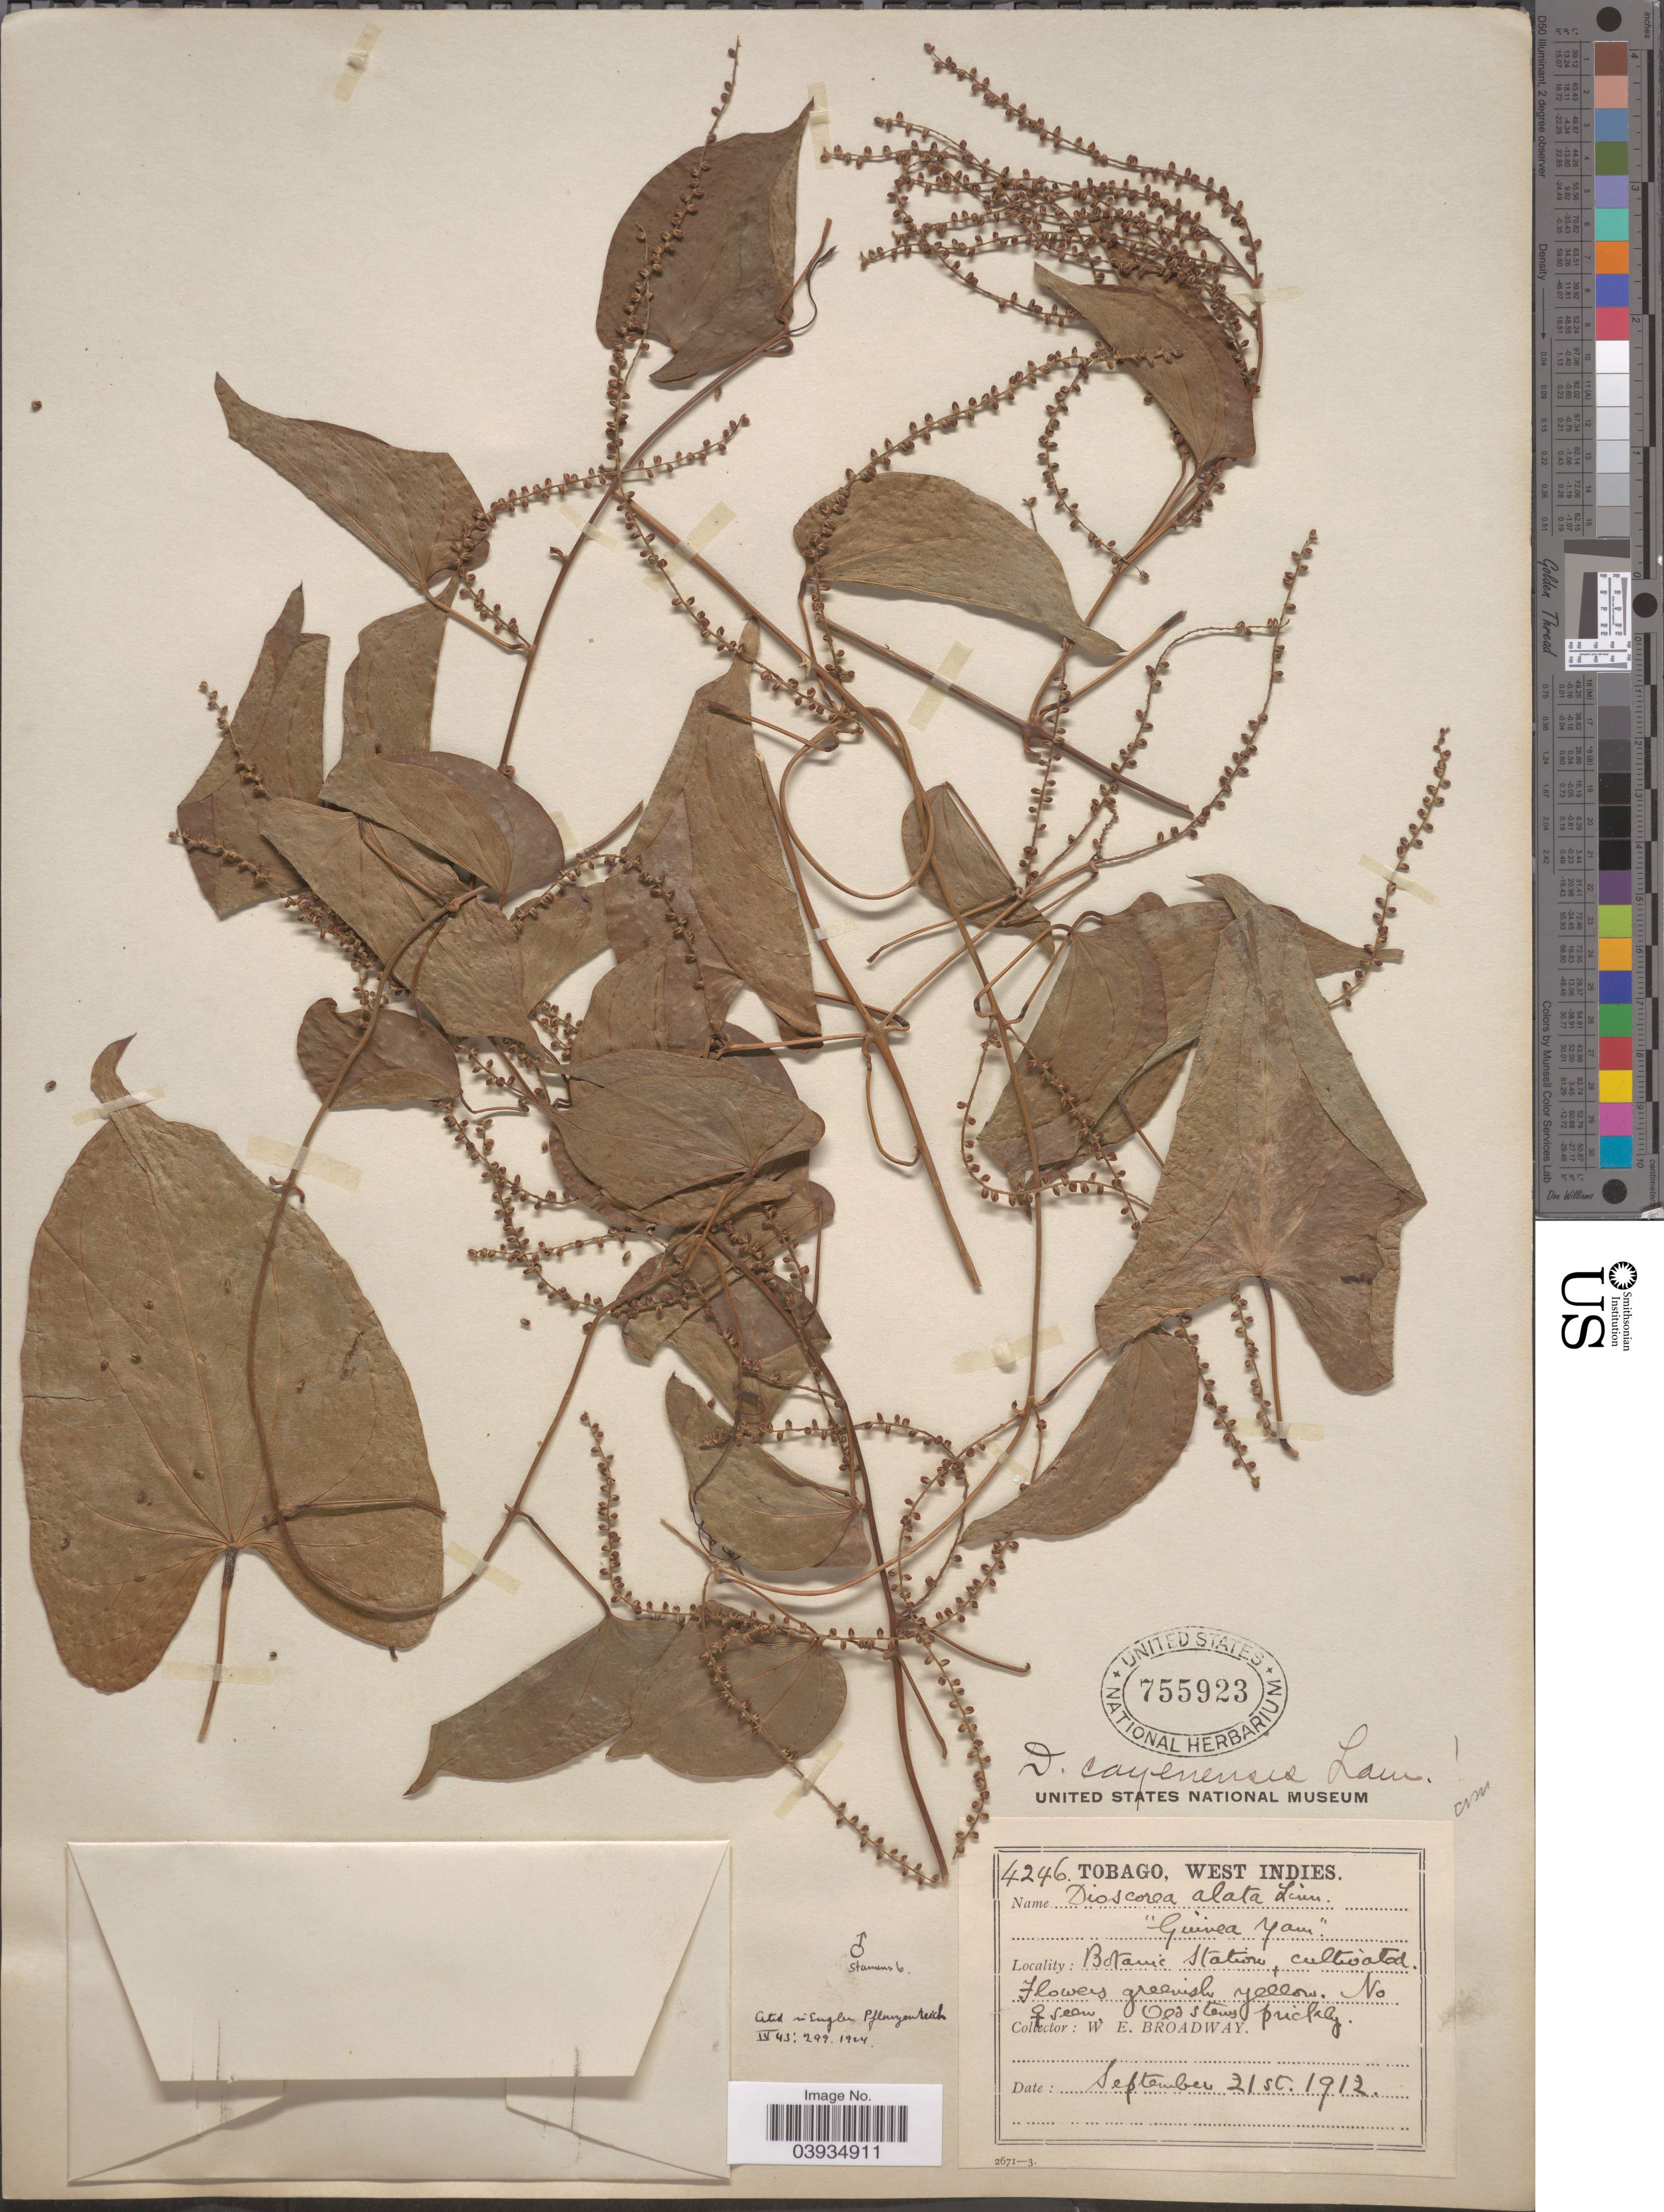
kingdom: Plantae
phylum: Tracheophyta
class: Liliopsida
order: Dioscoreales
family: Dioscoreaceae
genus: Dioscorea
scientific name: Dioscorea cayenensis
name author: Lam.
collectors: W. E. Broadway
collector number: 4246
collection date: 1912-09-21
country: Trinidad and Tobago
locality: Tobago, West Indies. Botanic Station.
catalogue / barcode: US 755923